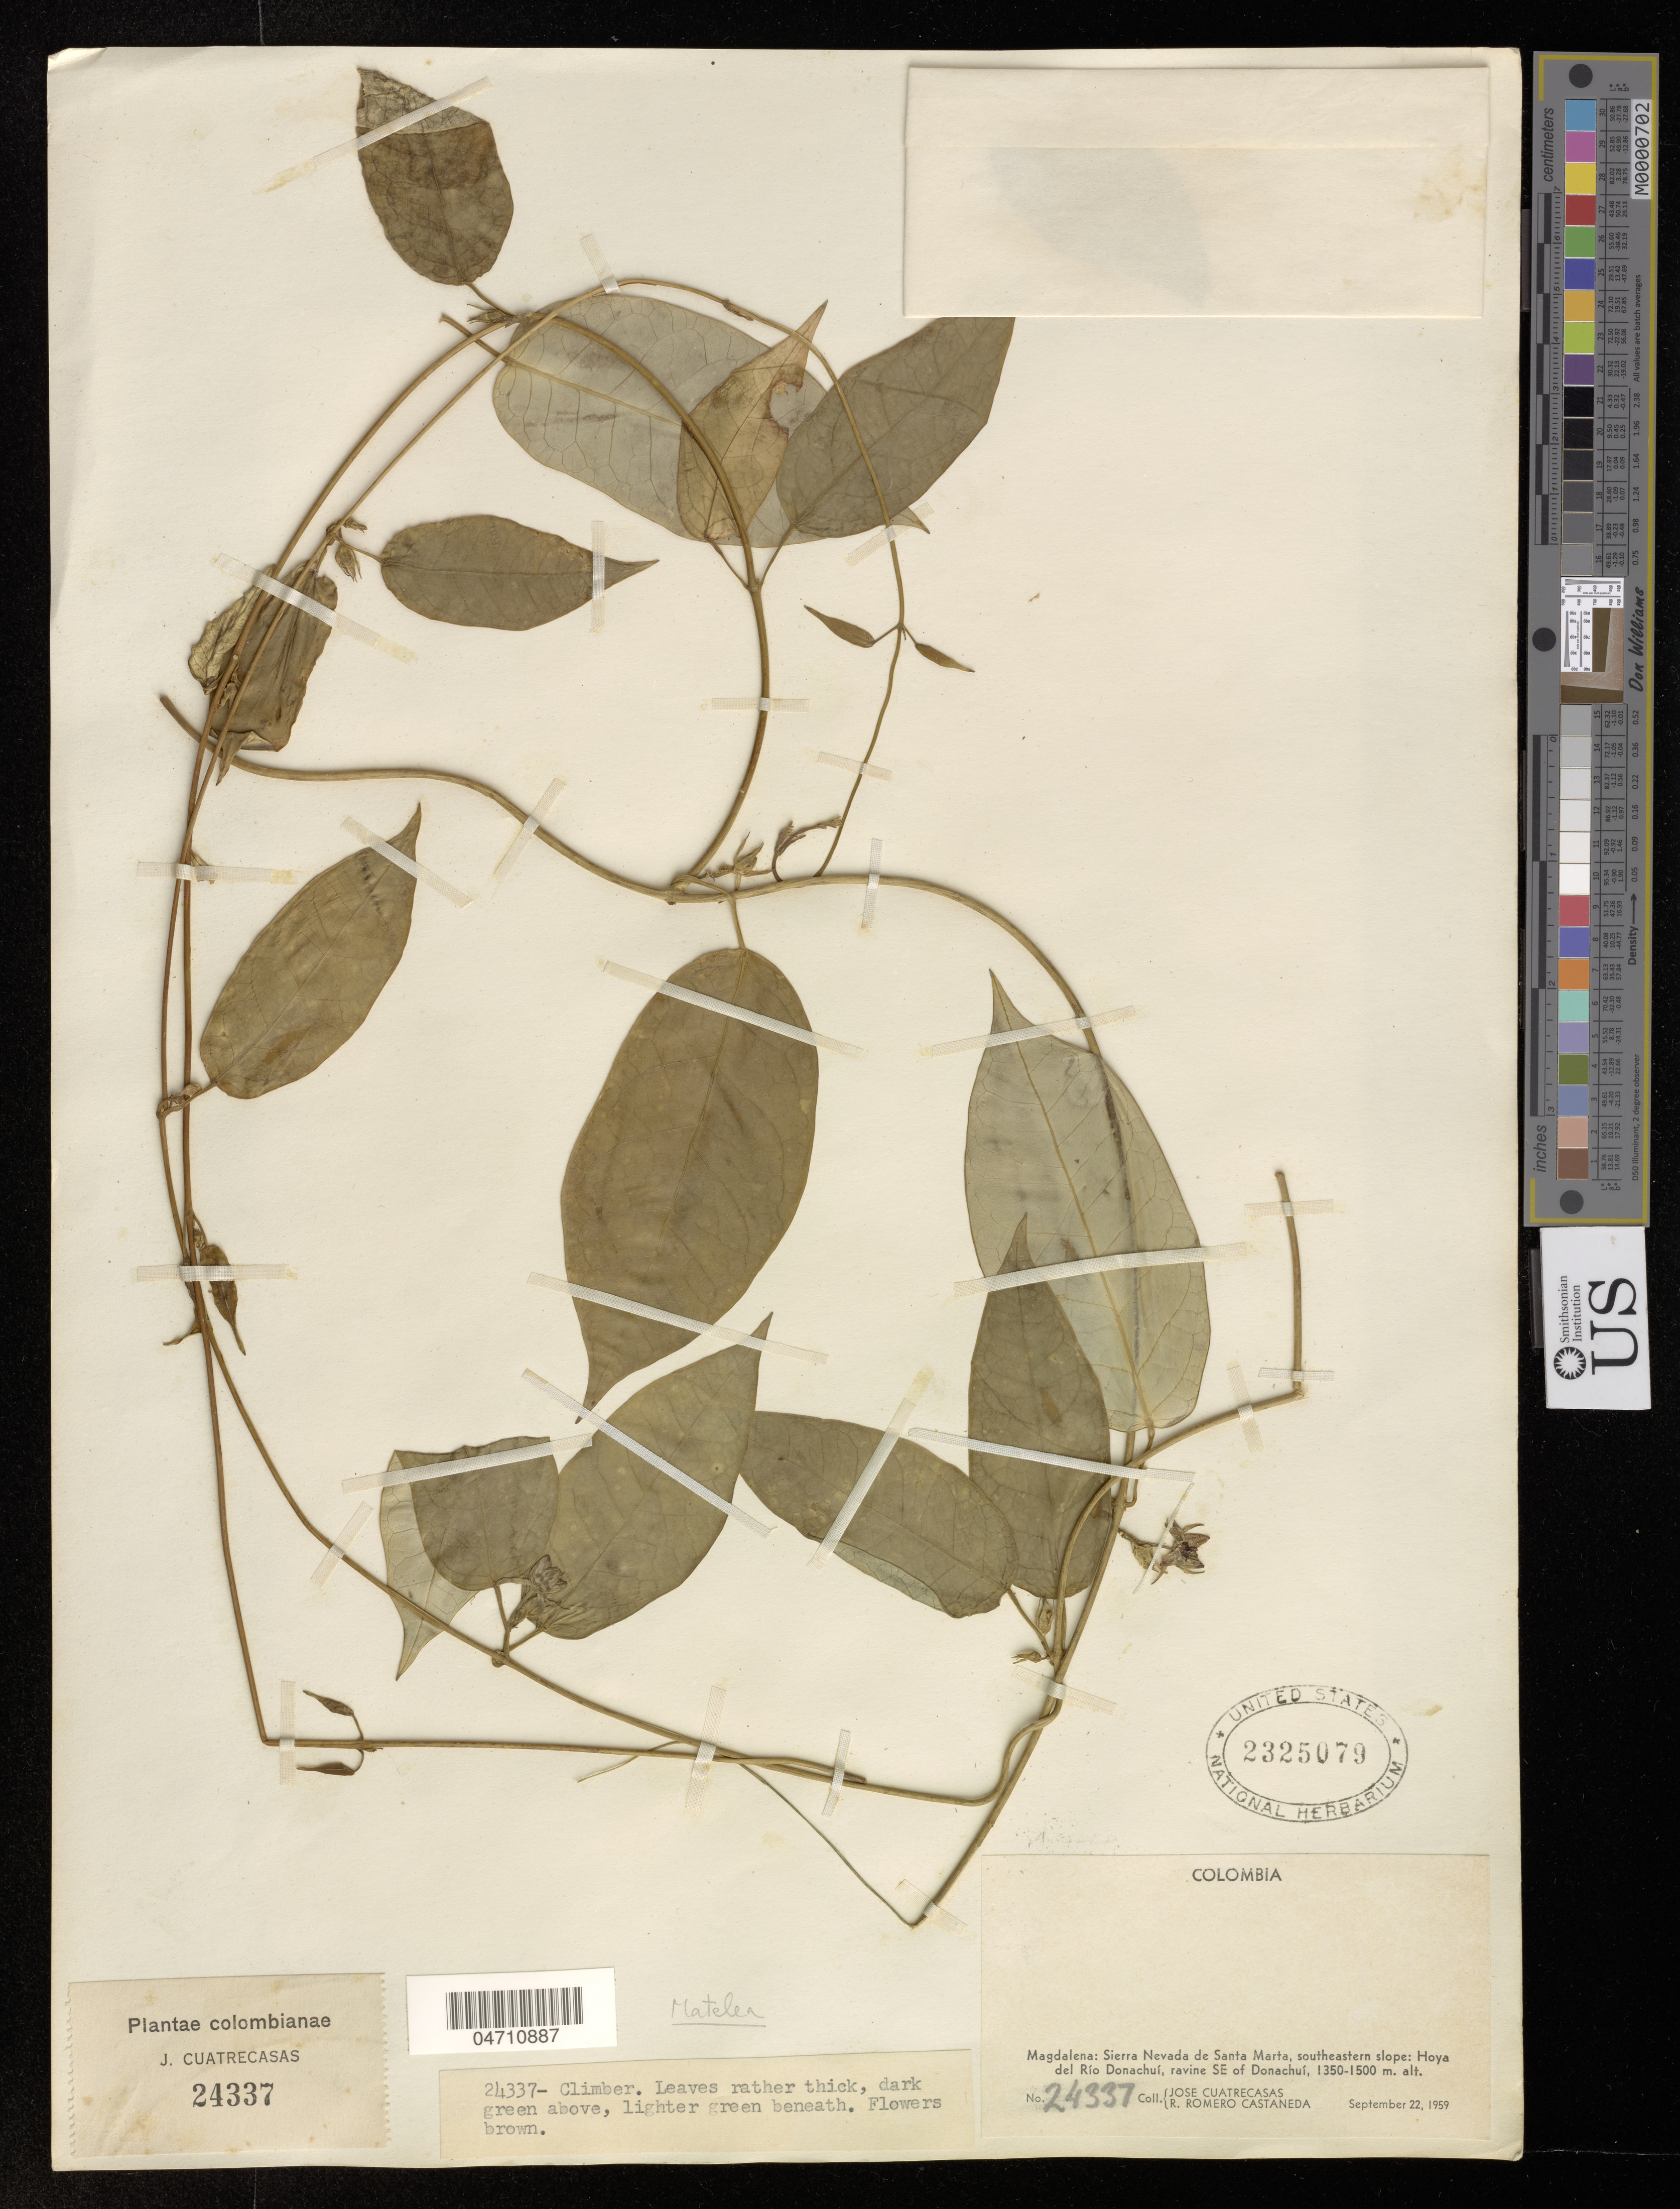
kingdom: Plantae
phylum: Tracheophyta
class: Magnoliopsida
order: Gentianales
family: Apocynaceae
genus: Matelea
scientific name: Matelea sp.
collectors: J. Cuatrecasas & R. Romero Castañeda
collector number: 24337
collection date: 1959-09-22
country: Colombia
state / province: Magdalena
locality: Sierra Nevada de Santa Marta, southeastern slope: Hoya del Río Donachuí, ravine SE of Donachuí.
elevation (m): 1350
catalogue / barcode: US 2325079